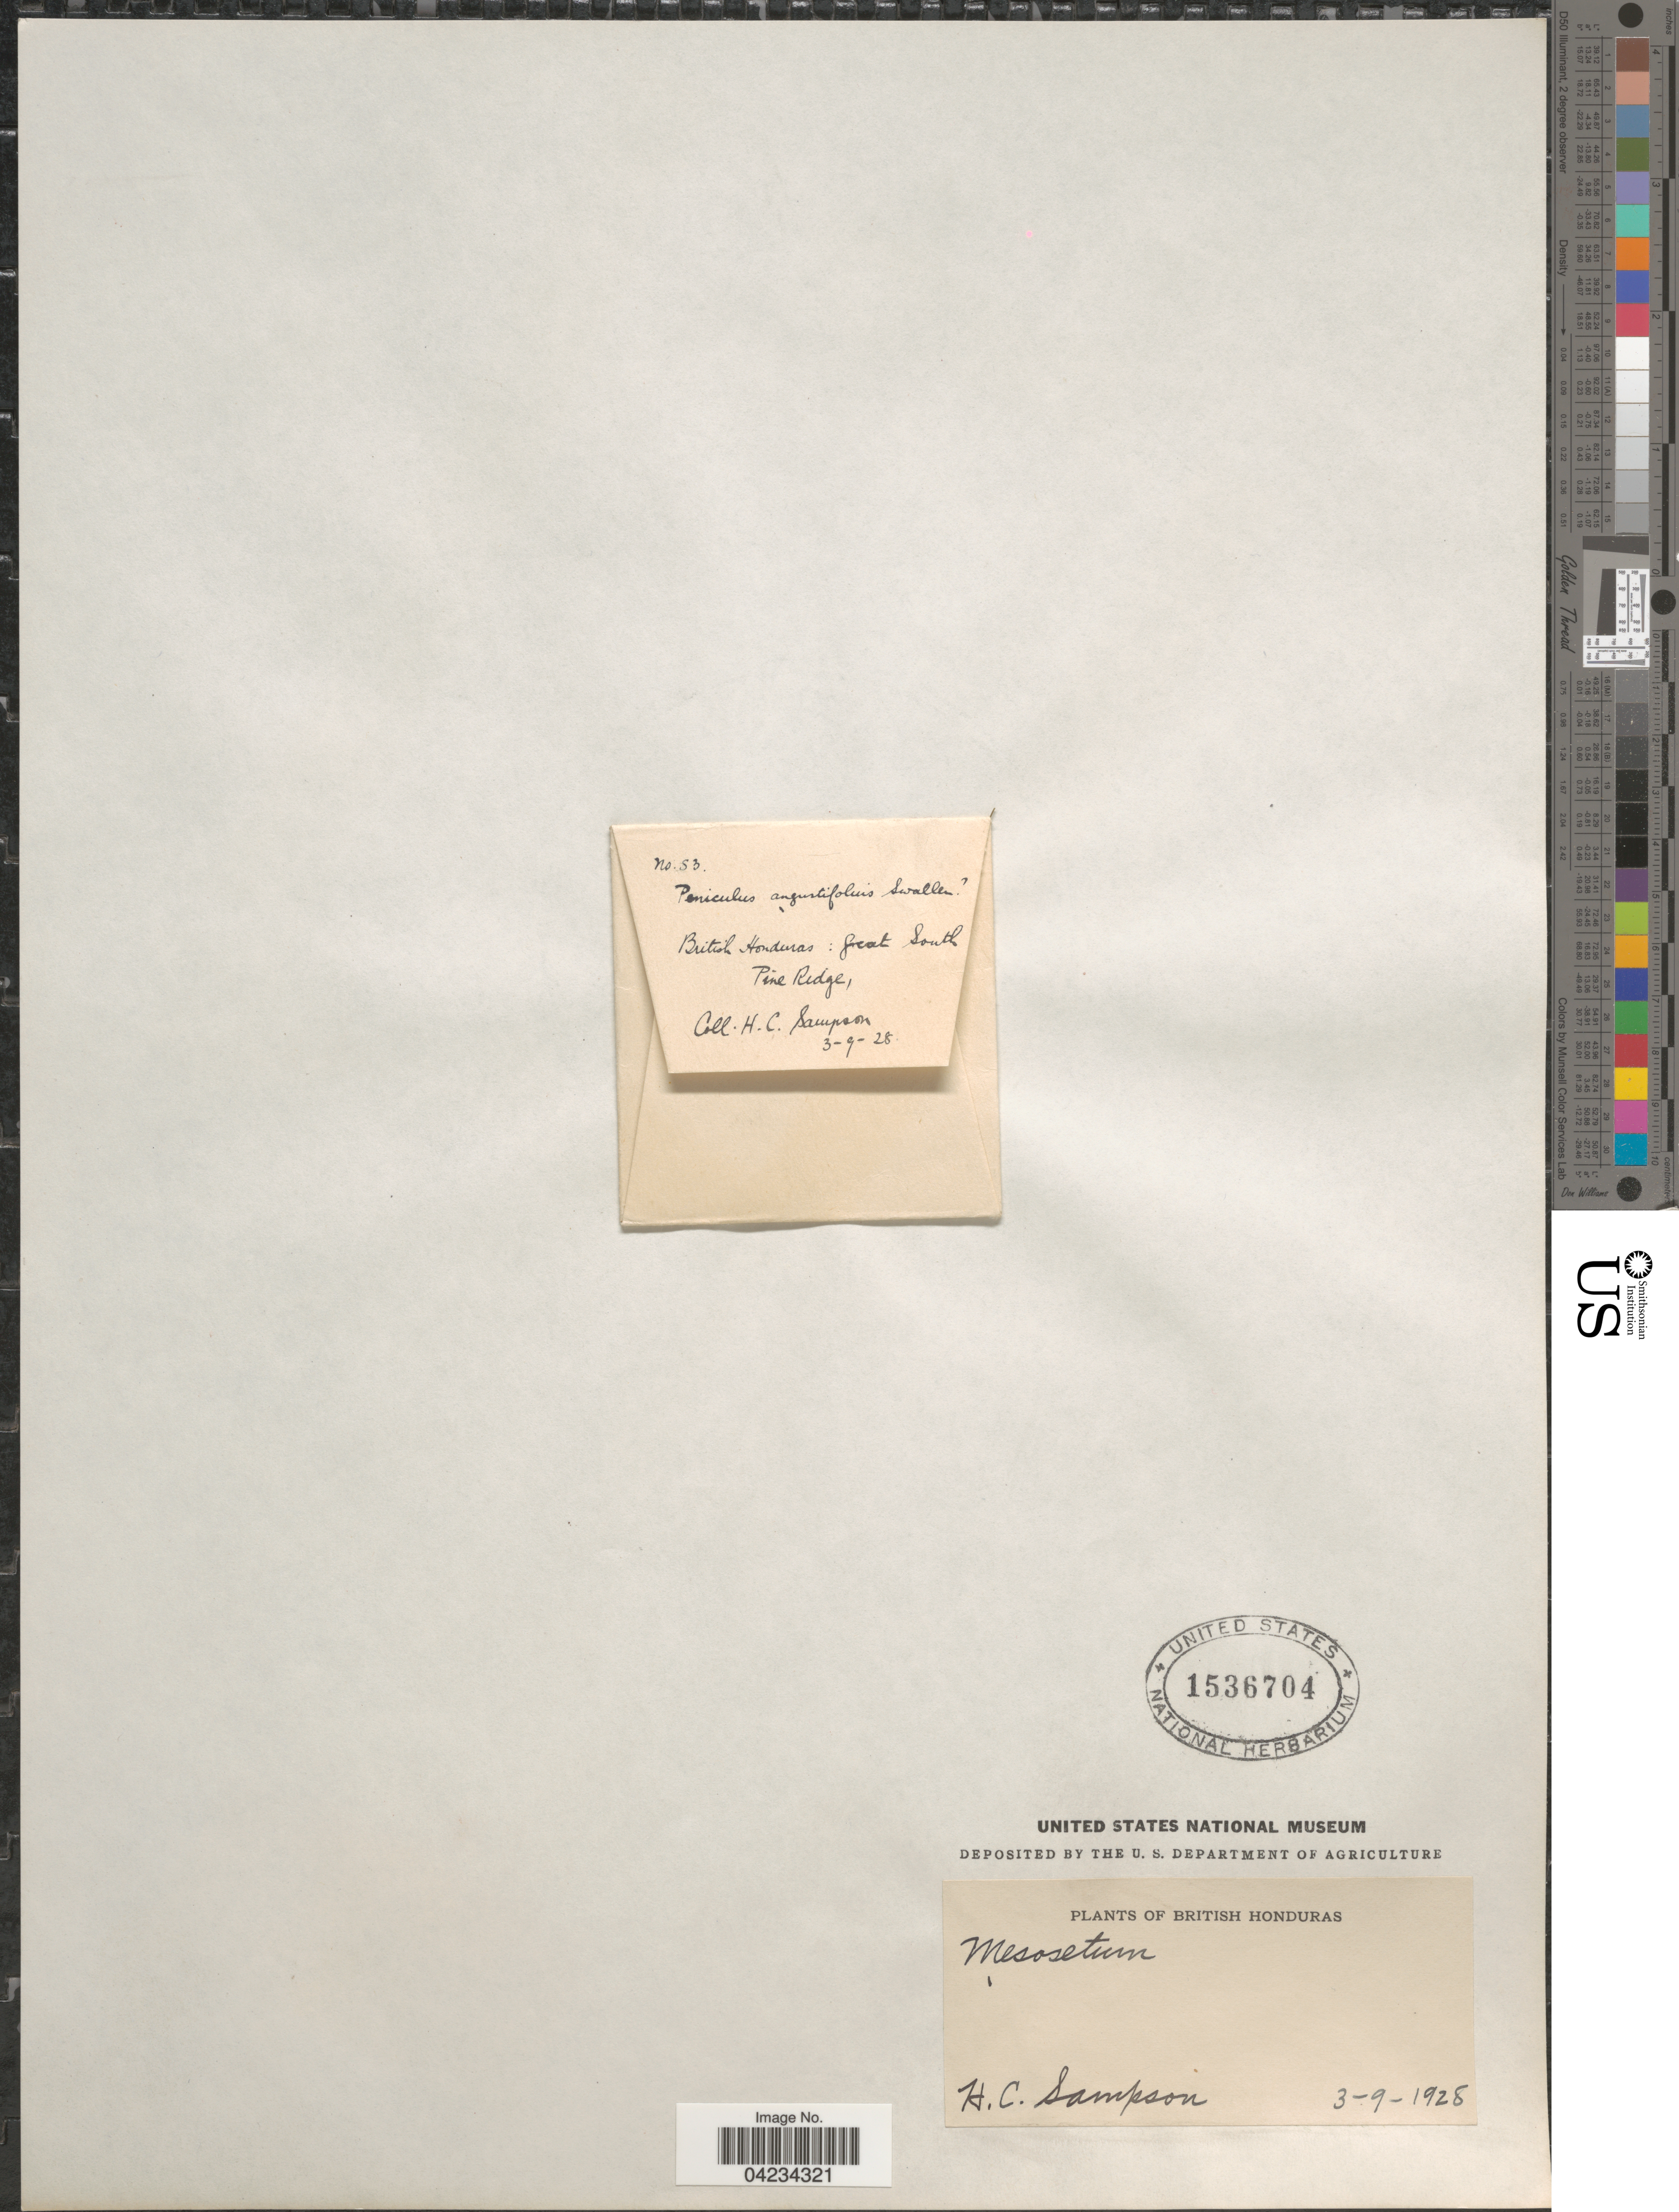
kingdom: Plantae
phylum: Tracheophyta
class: Liliopsida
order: Poales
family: Poaceae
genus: Mesosetum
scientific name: Mesosetum filifolium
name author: F.T. Hubb.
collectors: H. Sampson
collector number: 53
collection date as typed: Transcribed d/m/y: 3/9/28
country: Belize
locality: British Honduras: Great South Pine Ridge.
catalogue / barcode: US 1536704